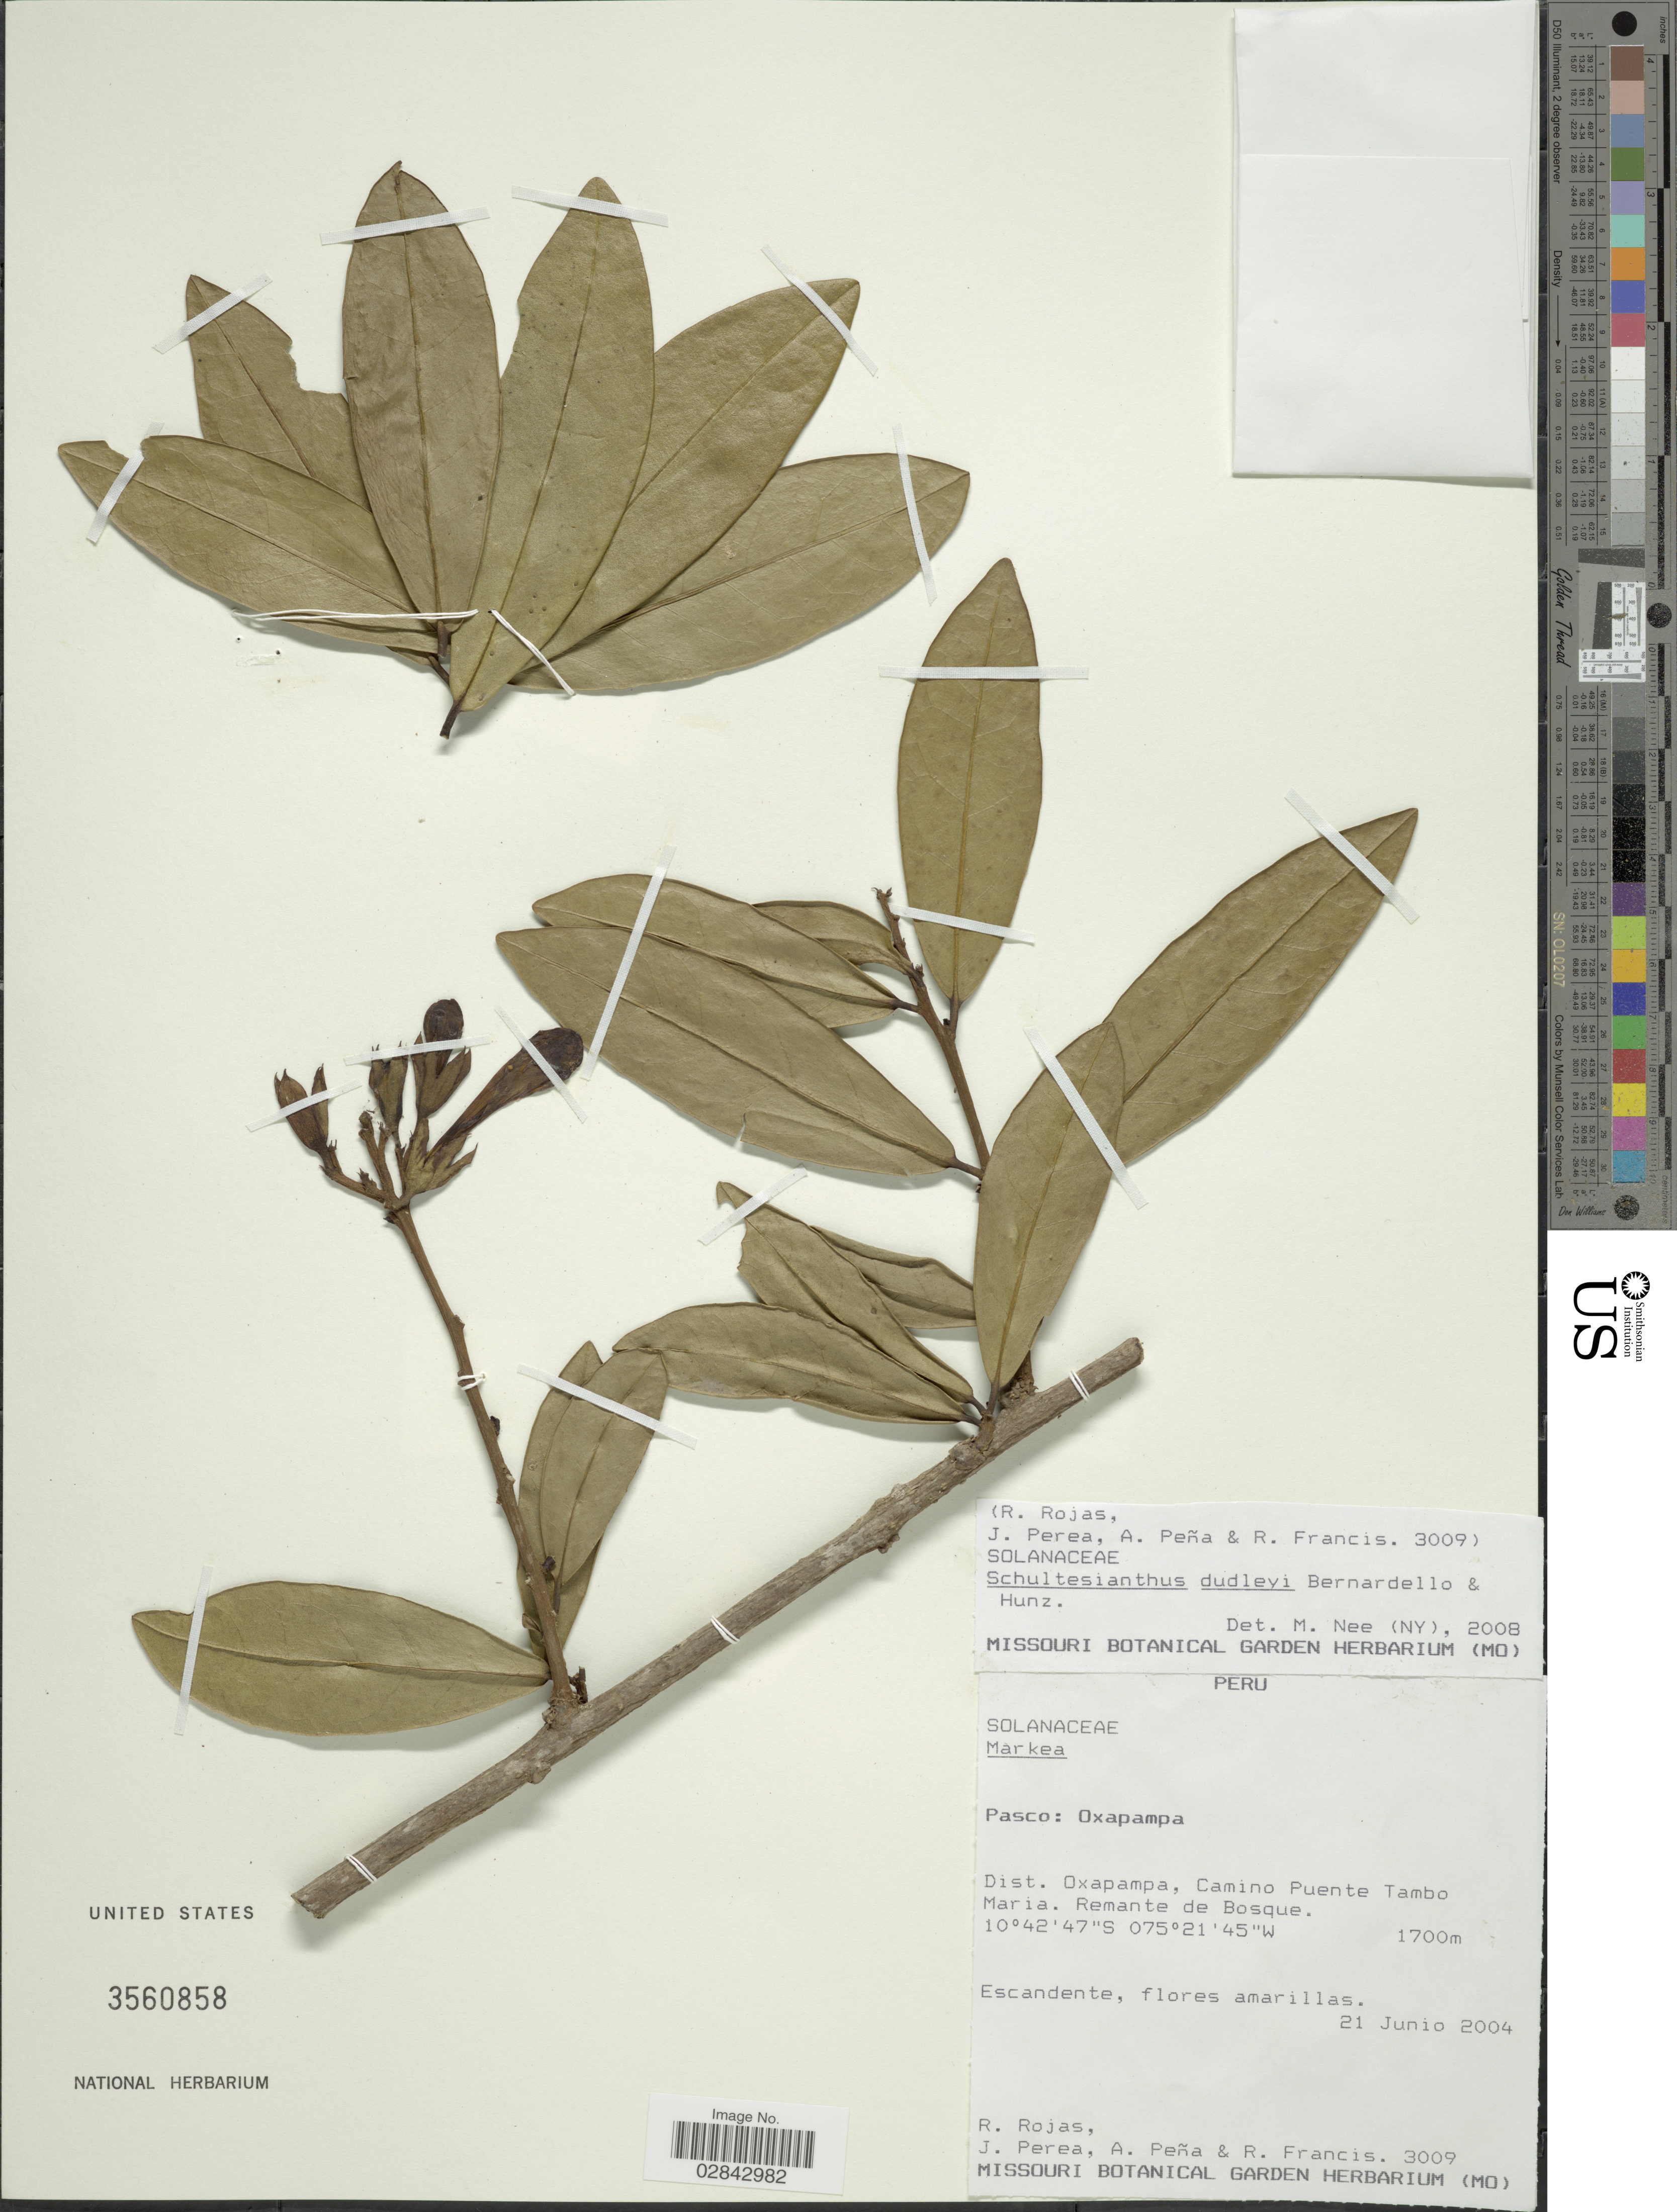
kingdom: Plantae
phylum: Tracheophyta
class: Magnoliopsida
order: Solanales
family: Solanaceae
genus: Schultesianthus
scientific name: Schultesianthus dudleyi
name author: Bernardello & Hunz.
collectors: R. Rojas, J. Perea, A. Peña & R. Francis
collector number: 3009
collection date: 2004-06-21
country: Peru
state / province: Pasco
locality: Oxapampa. Dist. Oxapampa, Camino Puente Tambo Maria.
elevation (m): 1700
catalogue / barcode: US 3560858